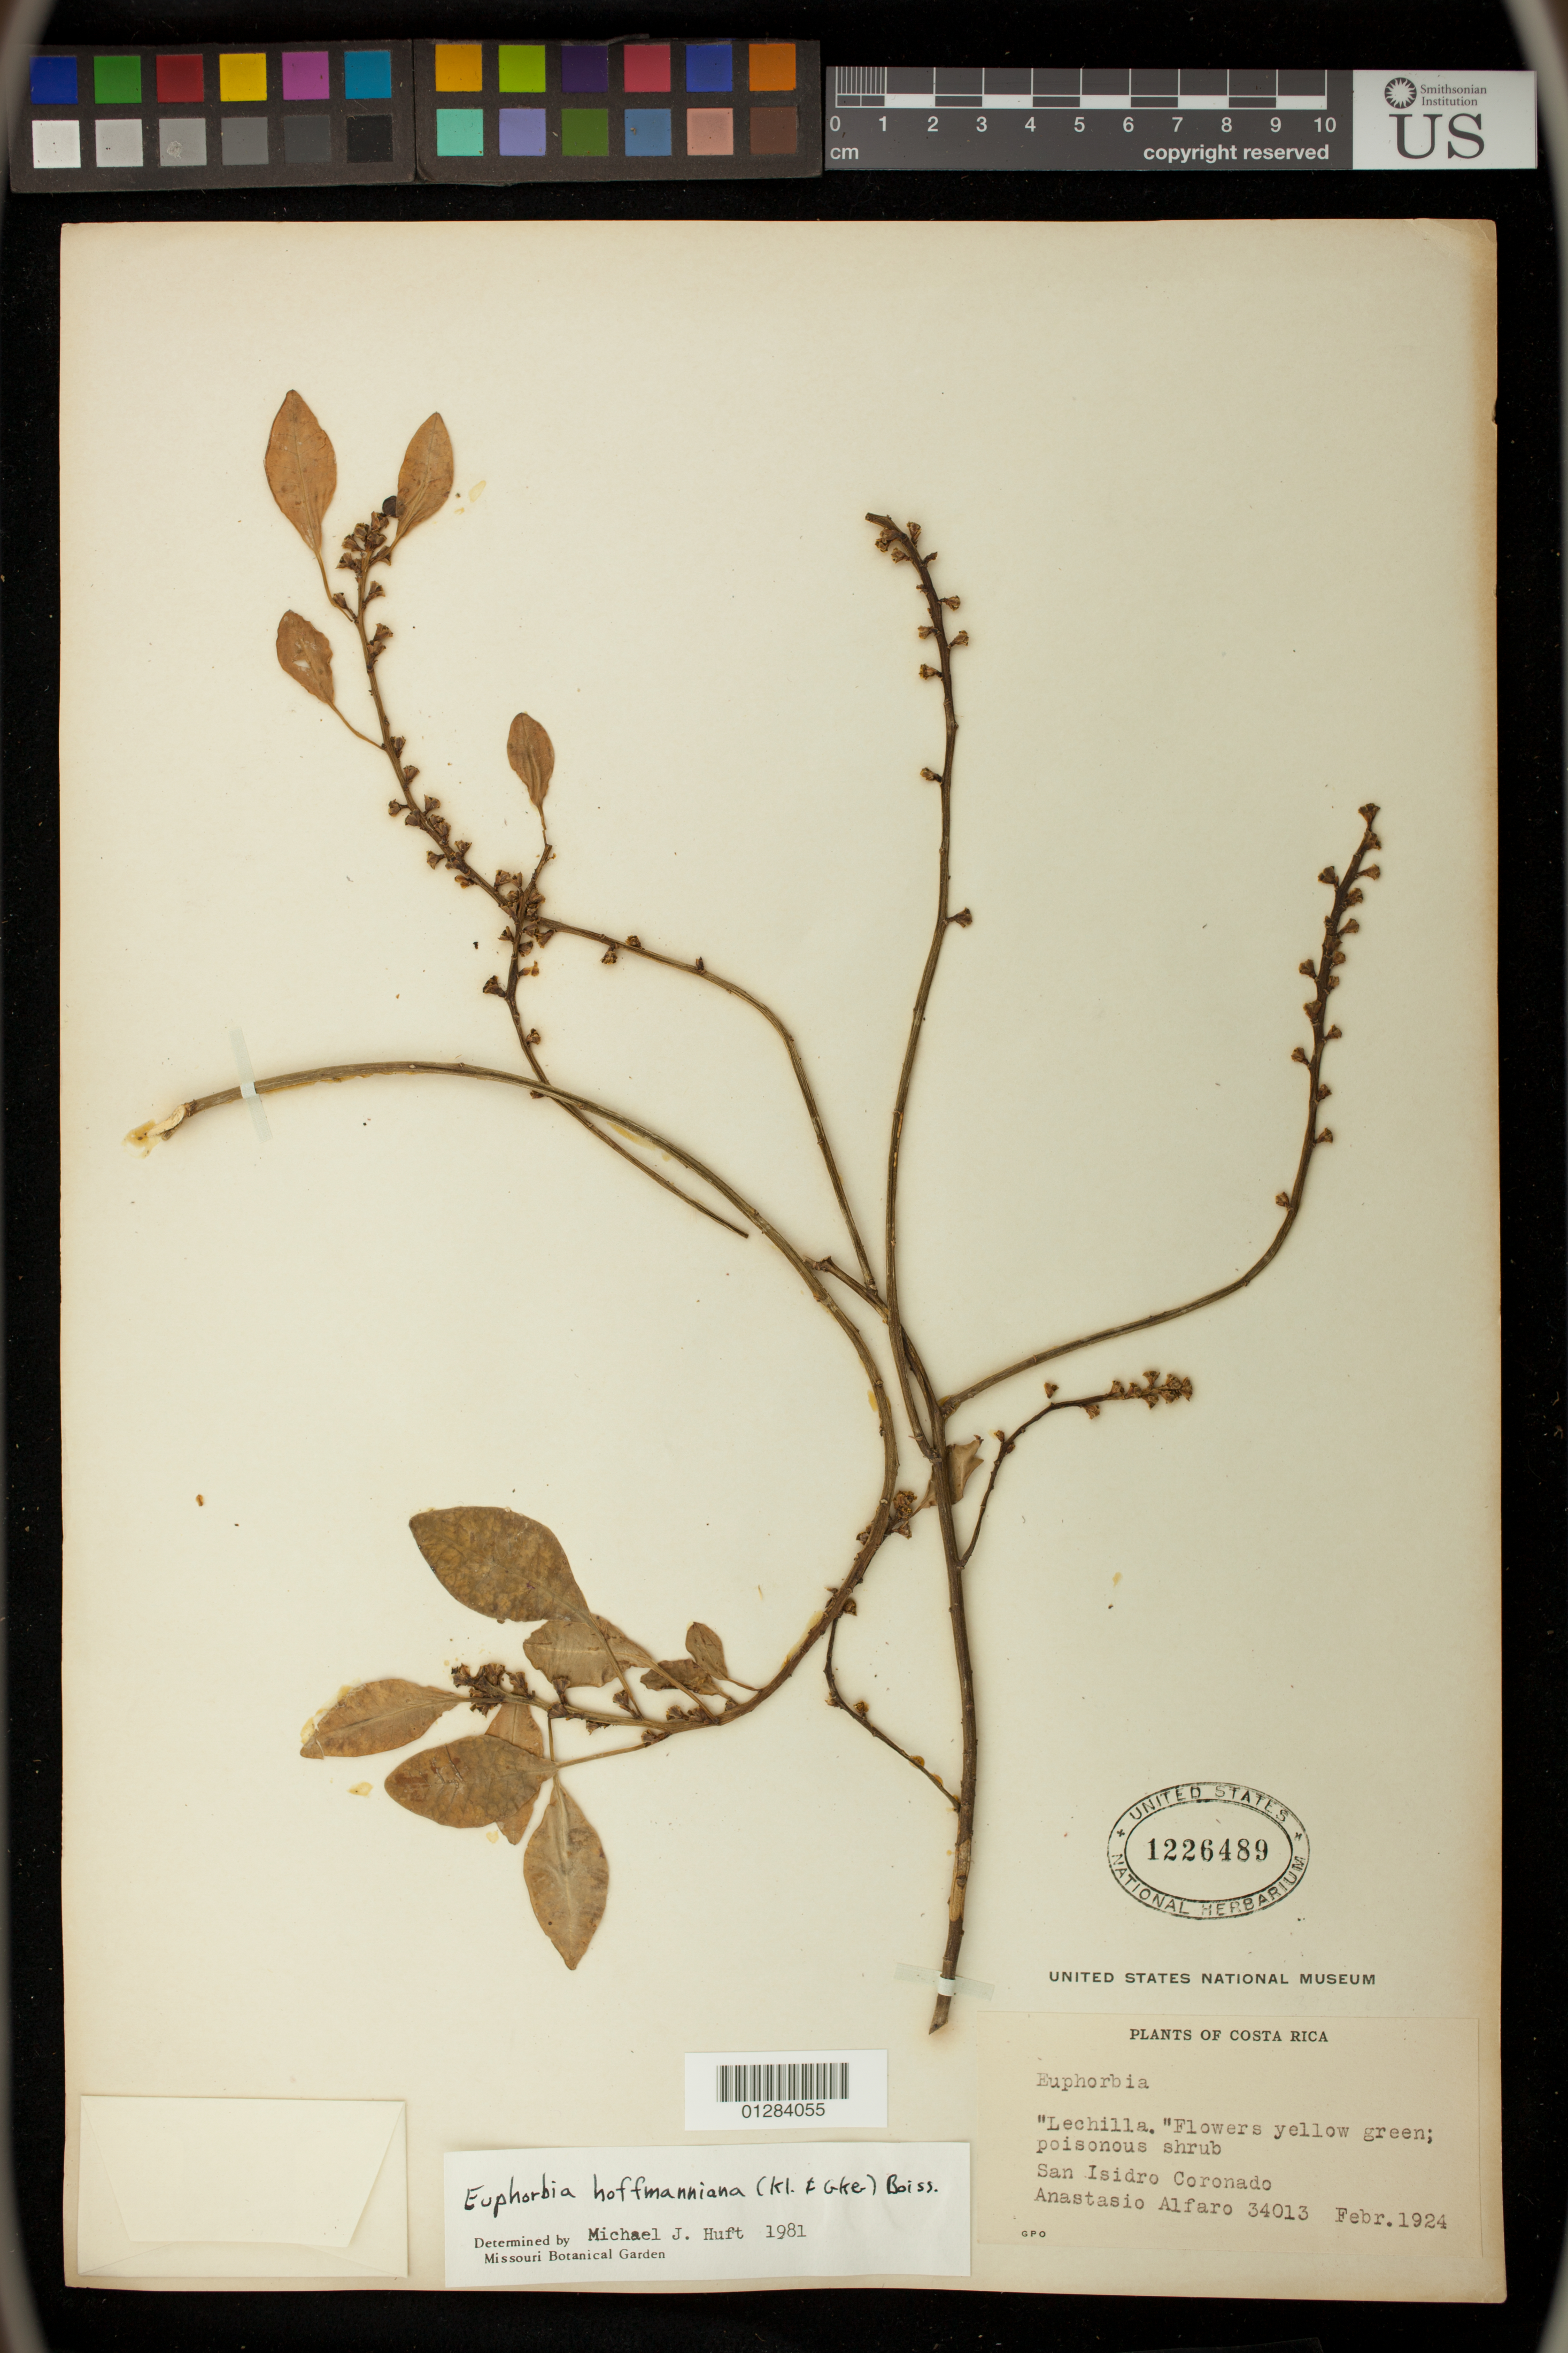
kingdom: Plantae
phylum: Tracheophyta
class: Magnoliopsida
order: Malpighiales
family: Euphorbiaceae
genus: Euphorbia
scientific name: Euphorbia hoffmanniana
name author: (Klotzsch & Garcke) Boiss.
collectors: A. Alfaro Gonzalez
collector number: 34013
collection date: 1924-02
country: Costa Rica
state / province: San Jose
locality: San Isidro Coronado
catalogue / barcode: US 1226489